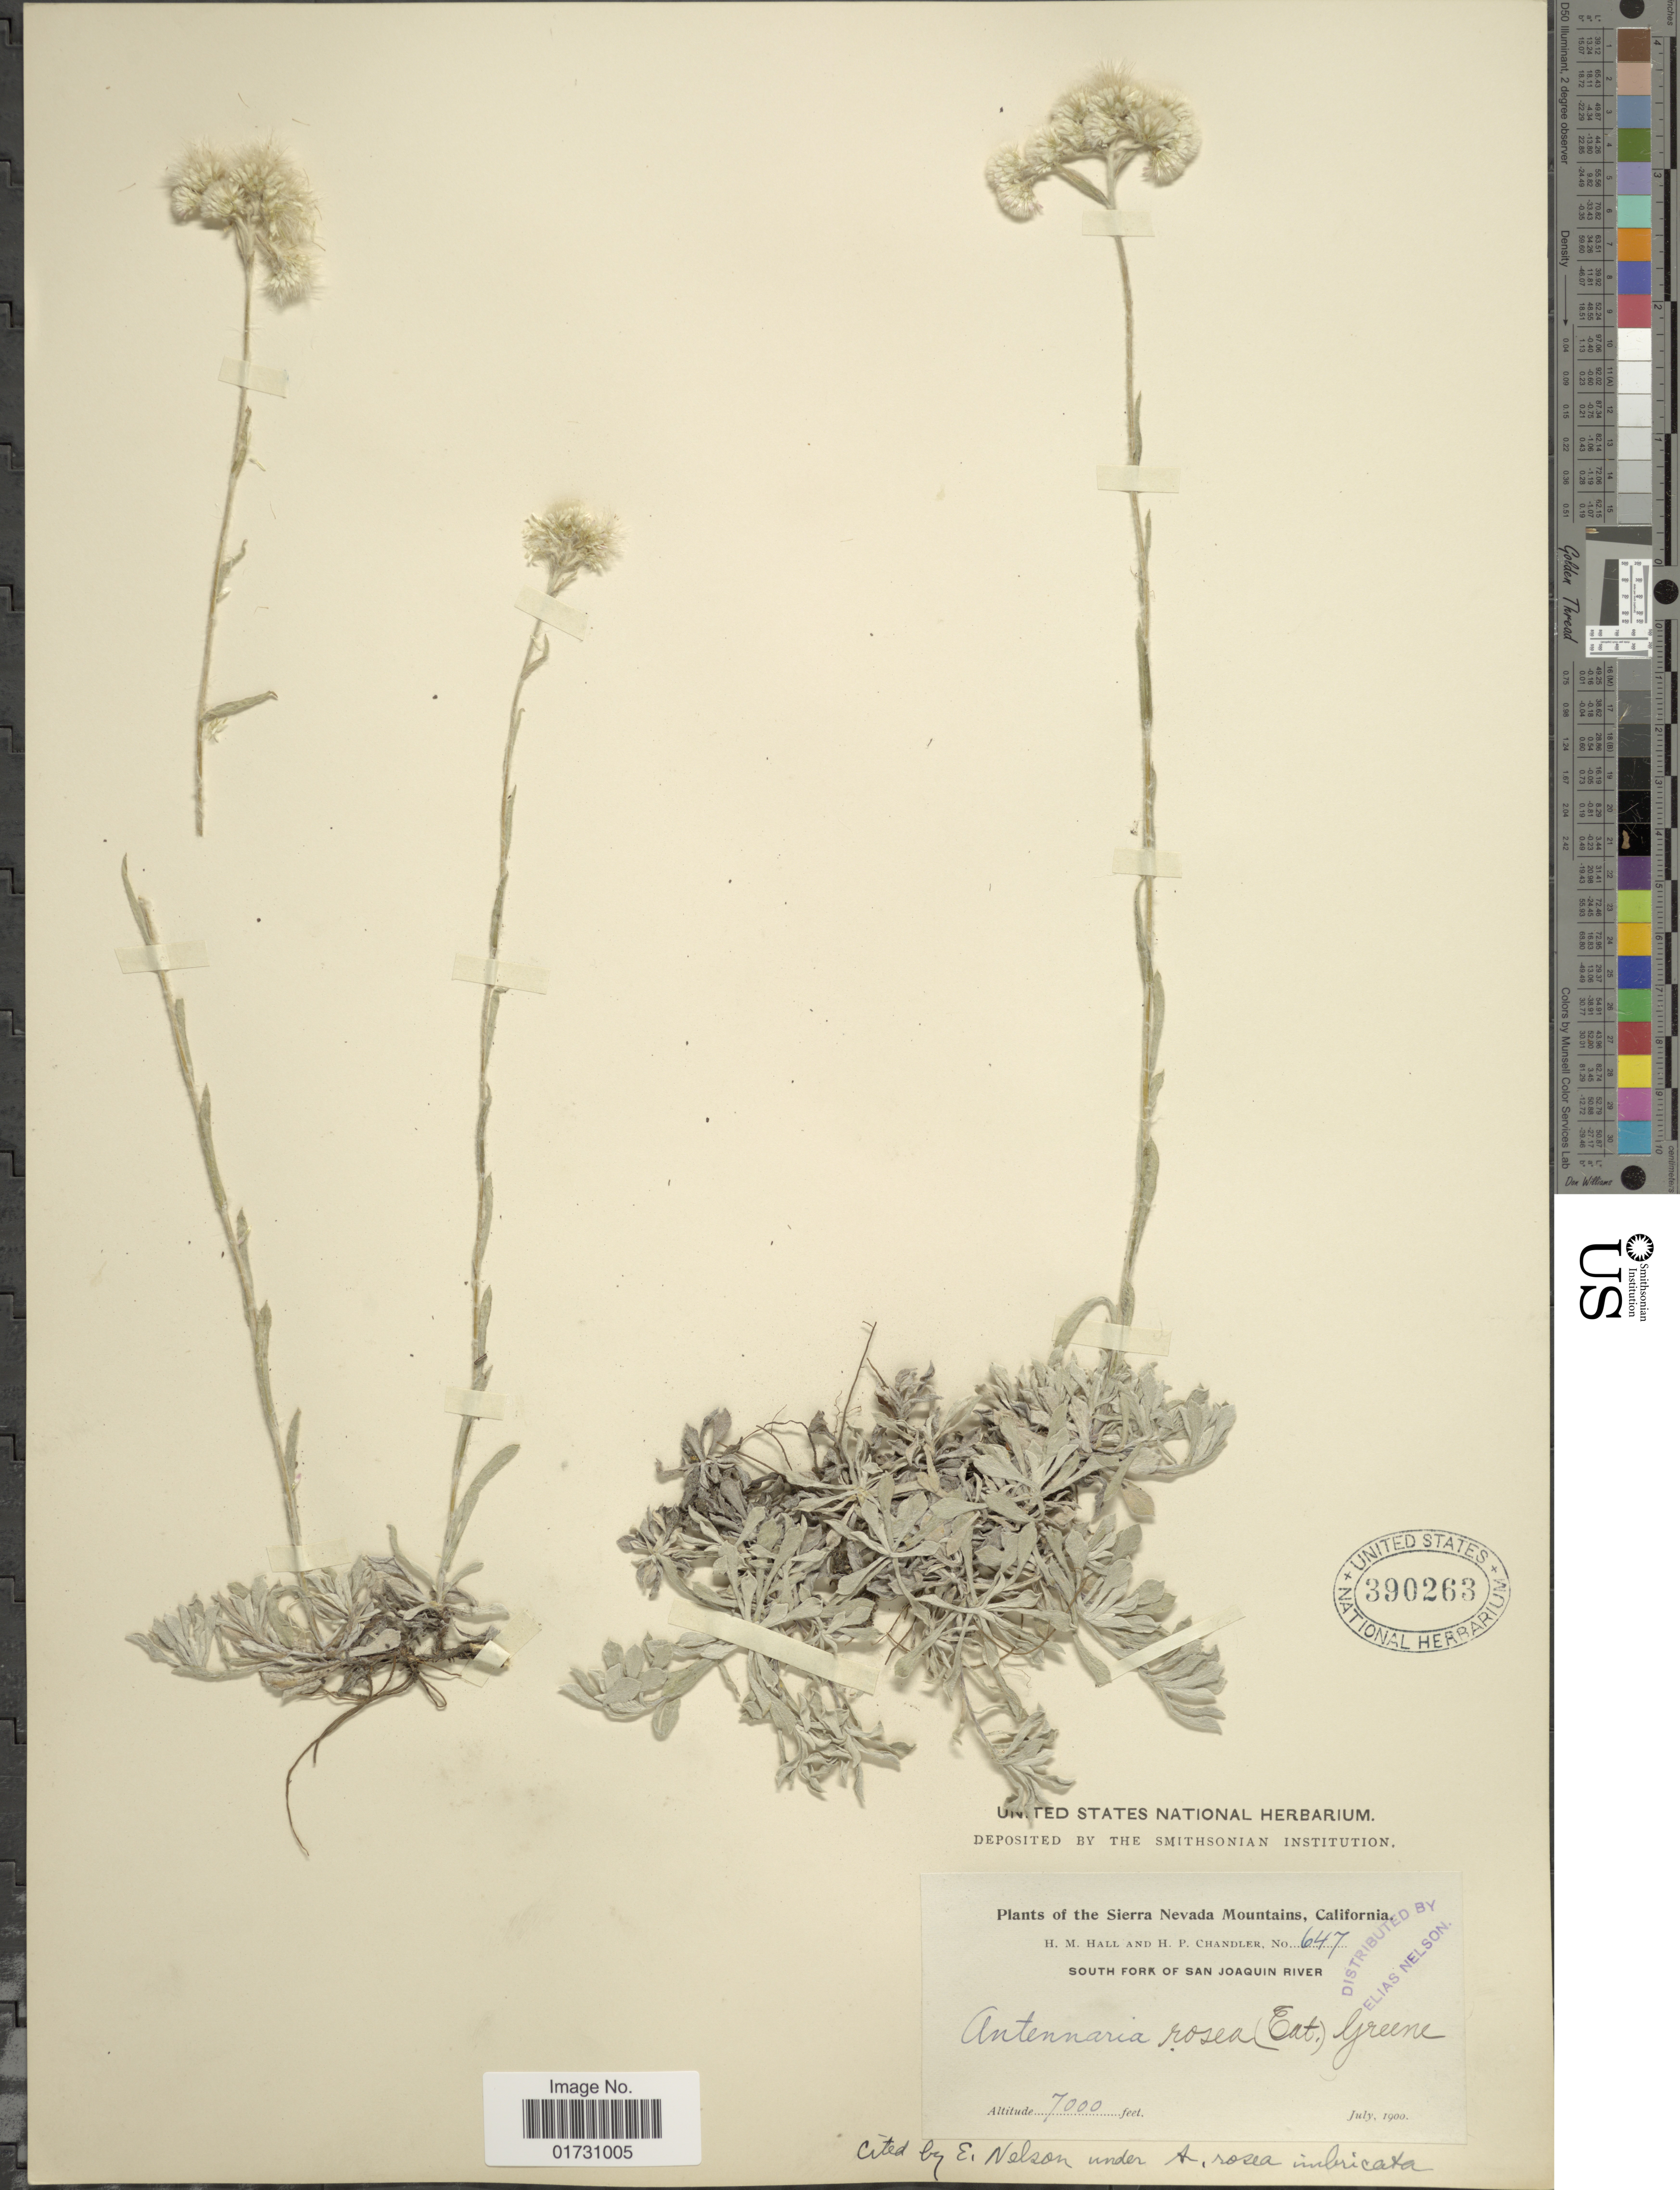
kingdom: Plantae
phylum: Tracheophyta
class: Magnoliopsida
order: Asterales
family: Asteraceae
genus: Antennaria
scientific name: Antennaria imbricata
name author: E.E. Nelson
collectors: H. M. Hall & H. Chandler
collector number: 647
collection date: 1900-07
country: United States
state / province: California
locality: The Sierra Nevada Mountains, California, South Fork of San Joaquin River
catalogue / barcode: US 390263